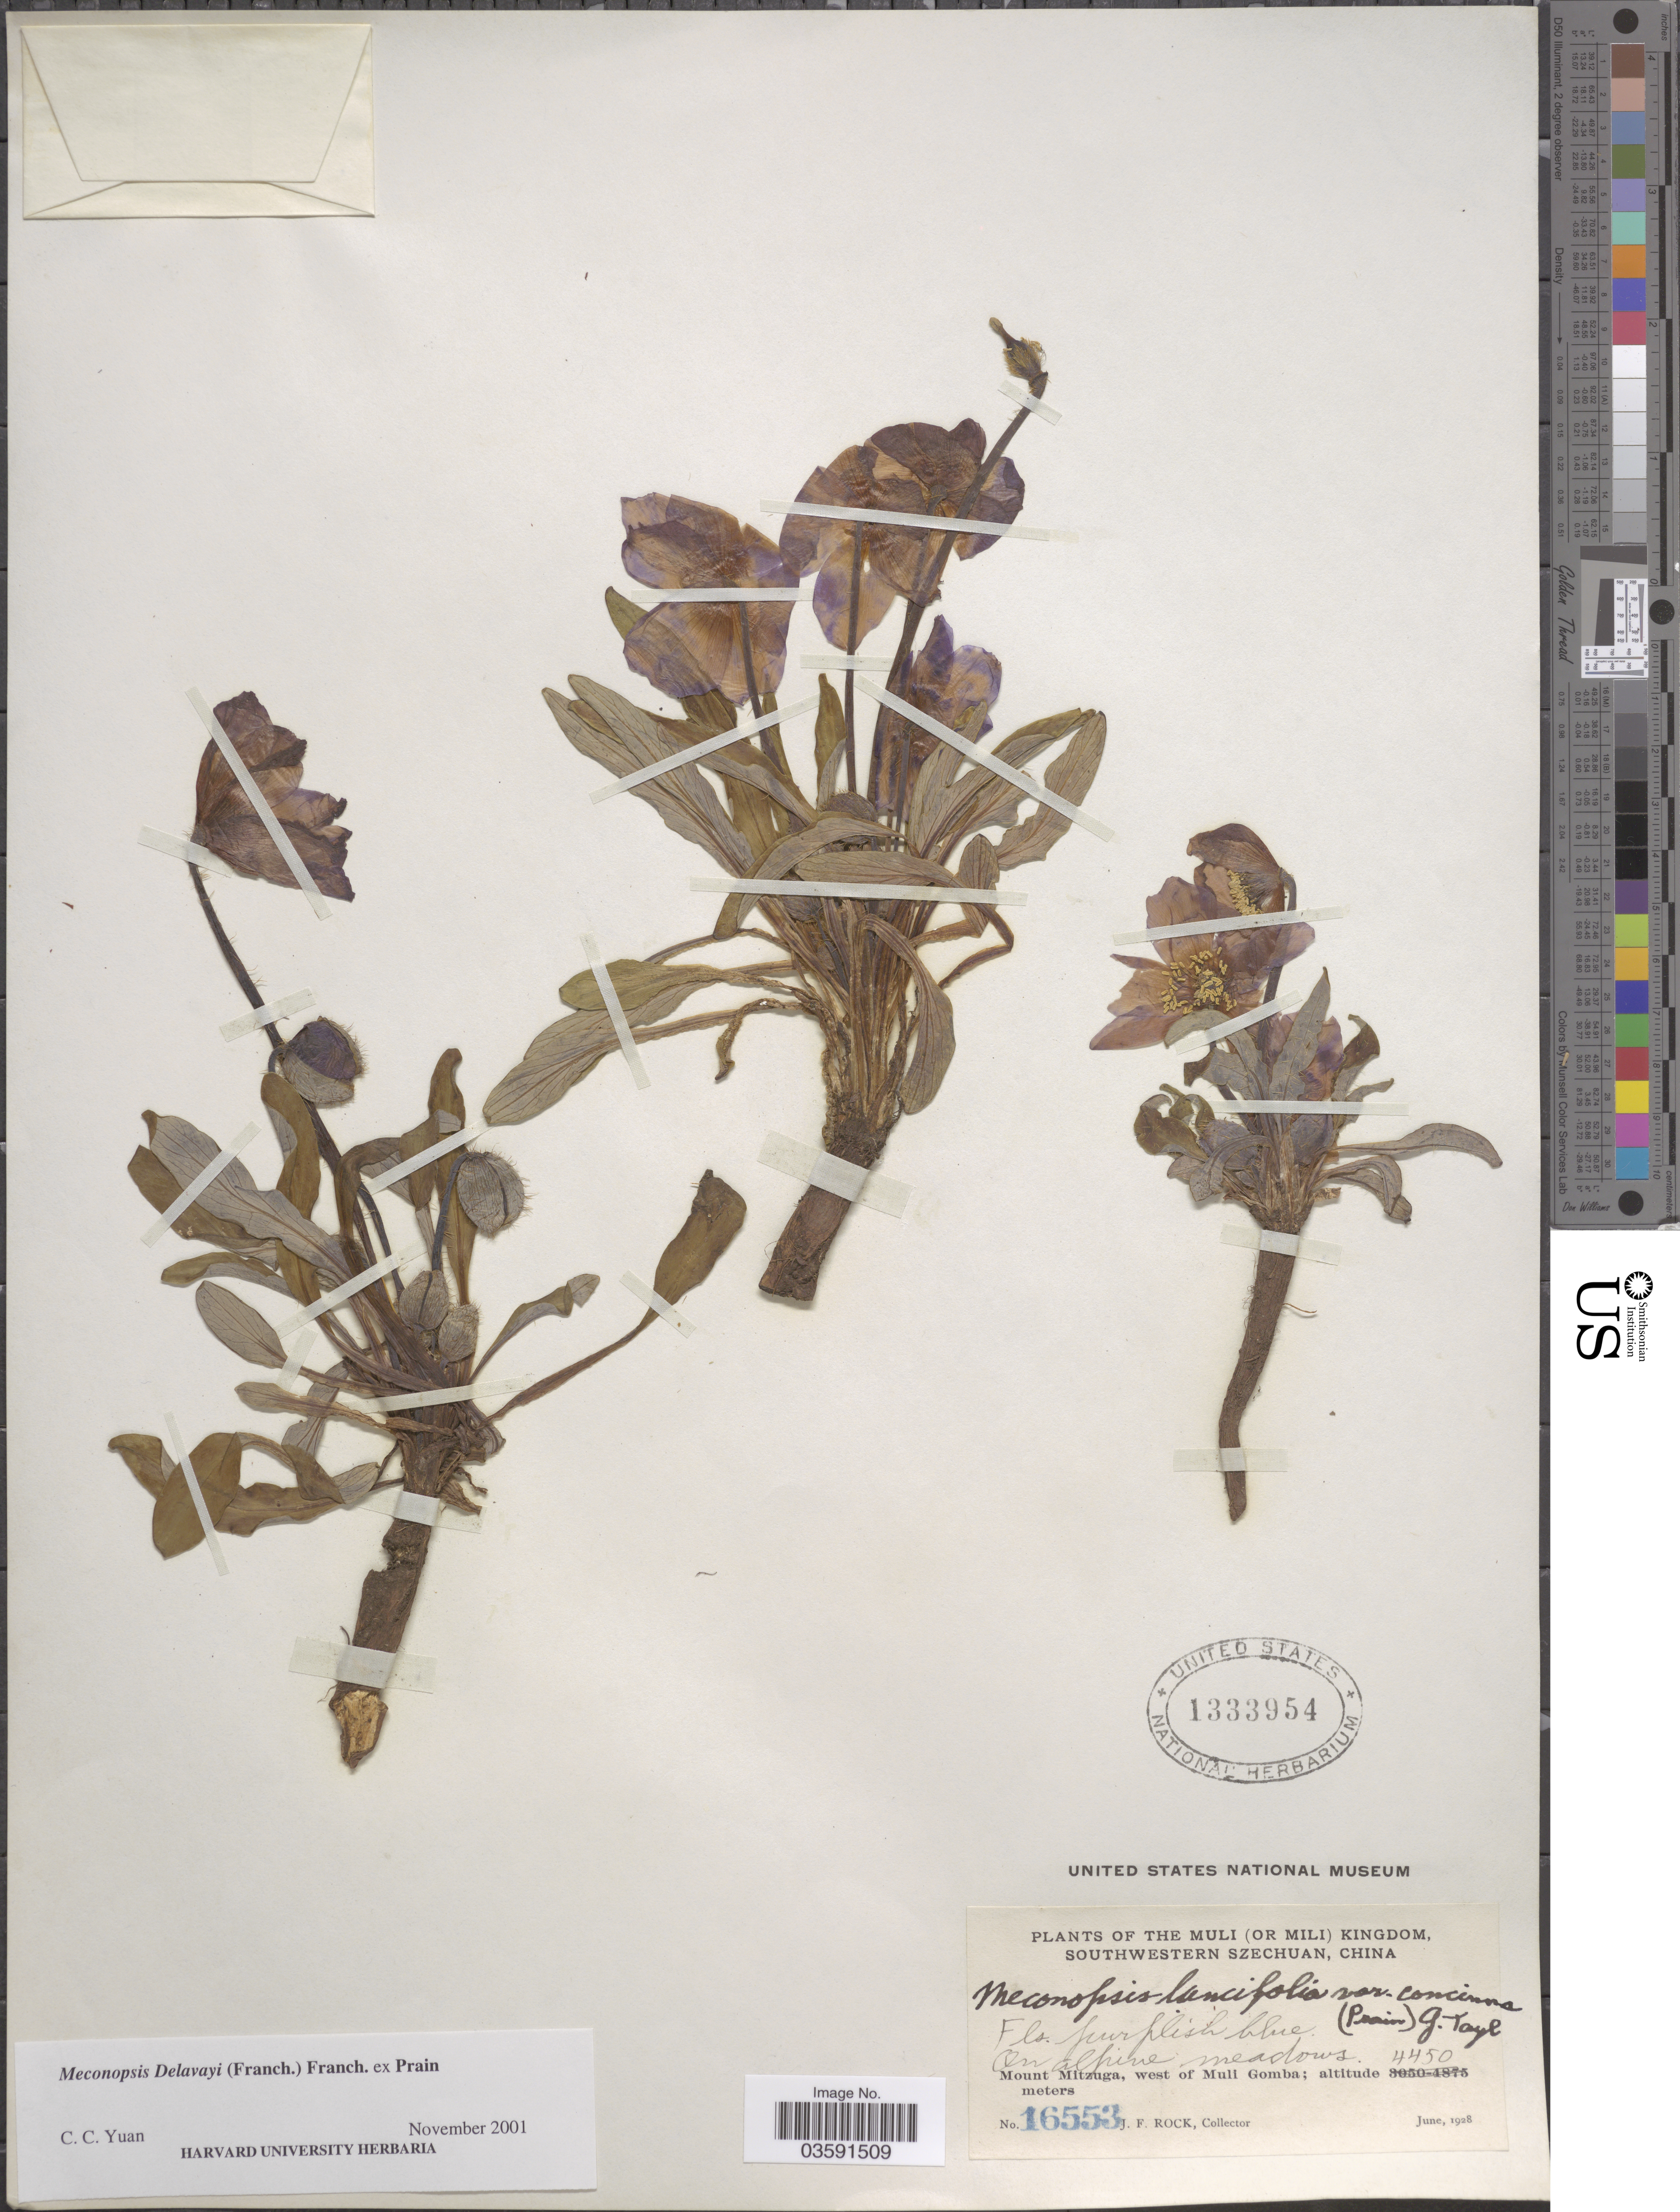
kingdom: Plantae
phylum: Tracheophyta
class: Magnoliopsida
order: Ranunculales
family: Papaveraceae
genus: Meconopsis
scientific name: Meconopsis delavayi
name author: (Franch.) Franch. ex Prain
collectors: J. Rock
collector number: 16553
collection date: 1928-06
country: China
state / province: Sichuan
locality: The Muli (or Mili) Kingdom, Southwestern Szechuan. Mount Mitzuga, west of Muli Gomba.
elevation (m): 4450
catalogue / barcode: US 1333954